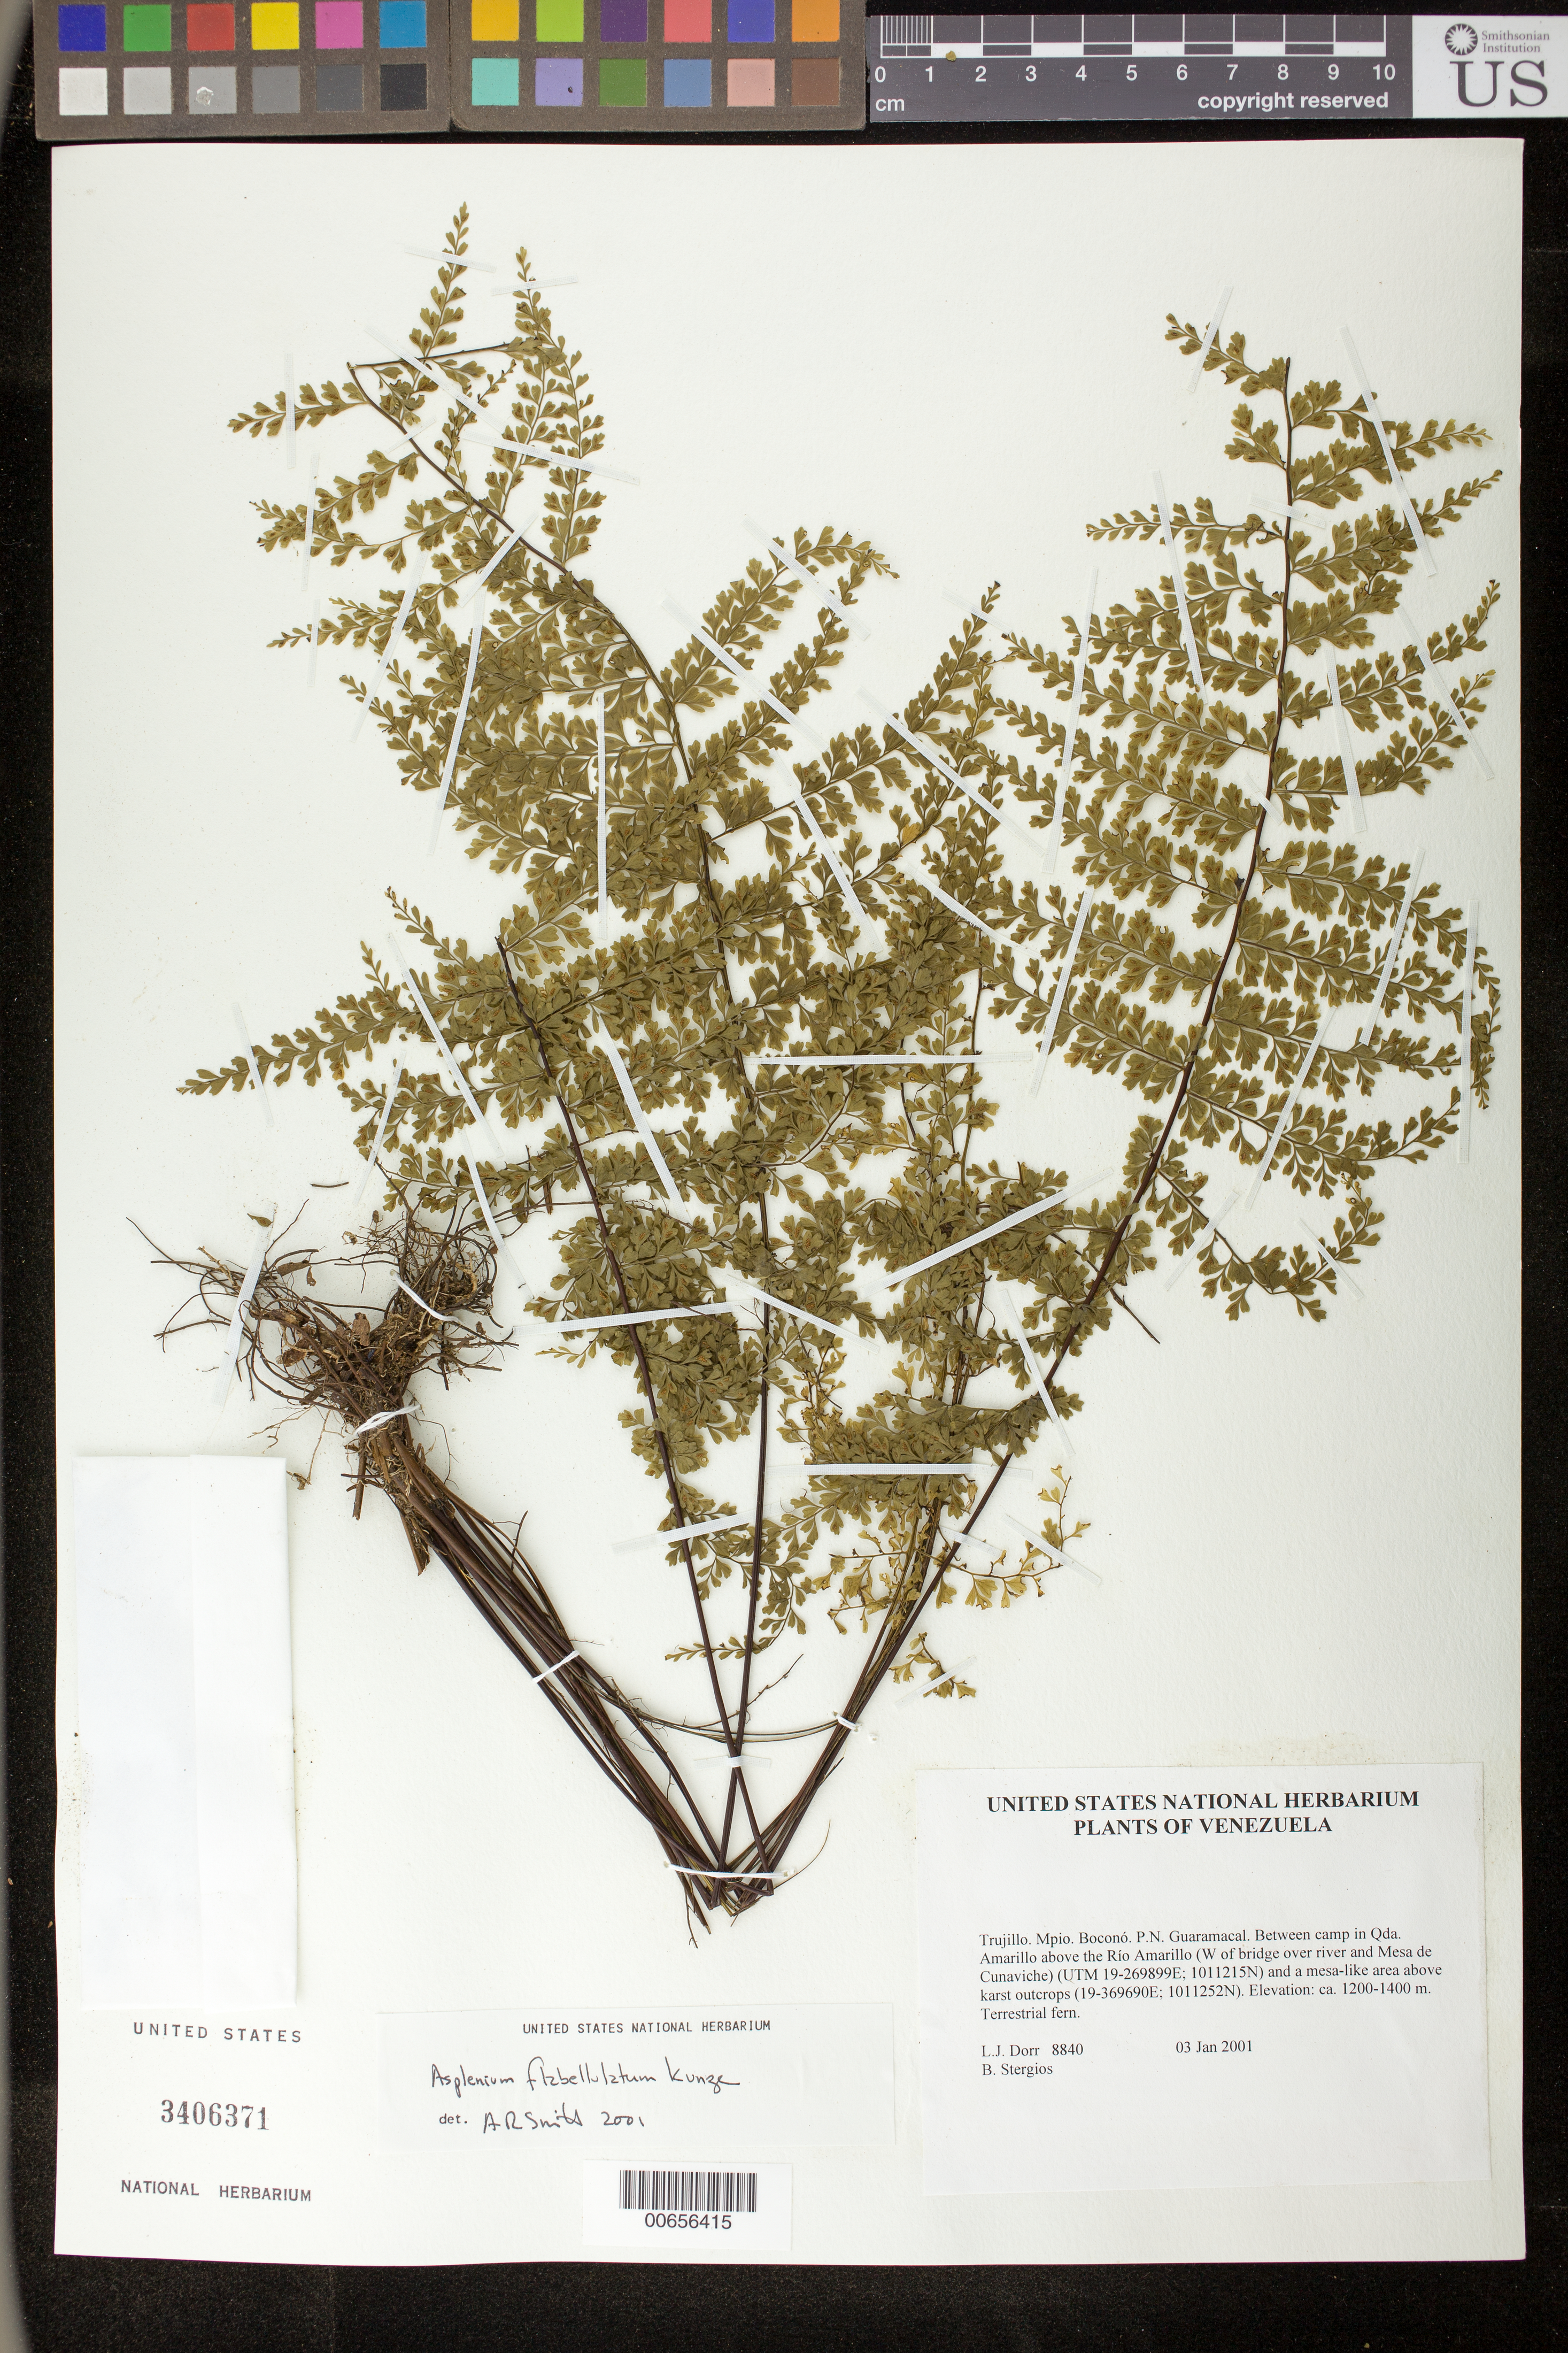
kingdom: Plantae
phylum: Tracheophyta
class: Polypodiopsida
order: Polypodiales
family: Aspleniaceae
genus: Asplenium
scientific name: Asplenium flabellulatum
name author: Kunze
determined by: Smith, Alan R., (UC)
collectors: L. J. Dorr & B. G. Stergios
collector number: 8840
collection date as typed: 03 Jan 2001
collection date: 2001-01-03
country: Venezuela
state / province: Trujillo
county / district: Boconó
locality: Parque Nacional Guaramacal. Between camp in Qda Amarillo above Río Amarillo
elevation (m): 1200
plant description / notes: CTES, F, K, MO, NY, PORT, UC, US, VEN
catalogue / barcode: US 3406371